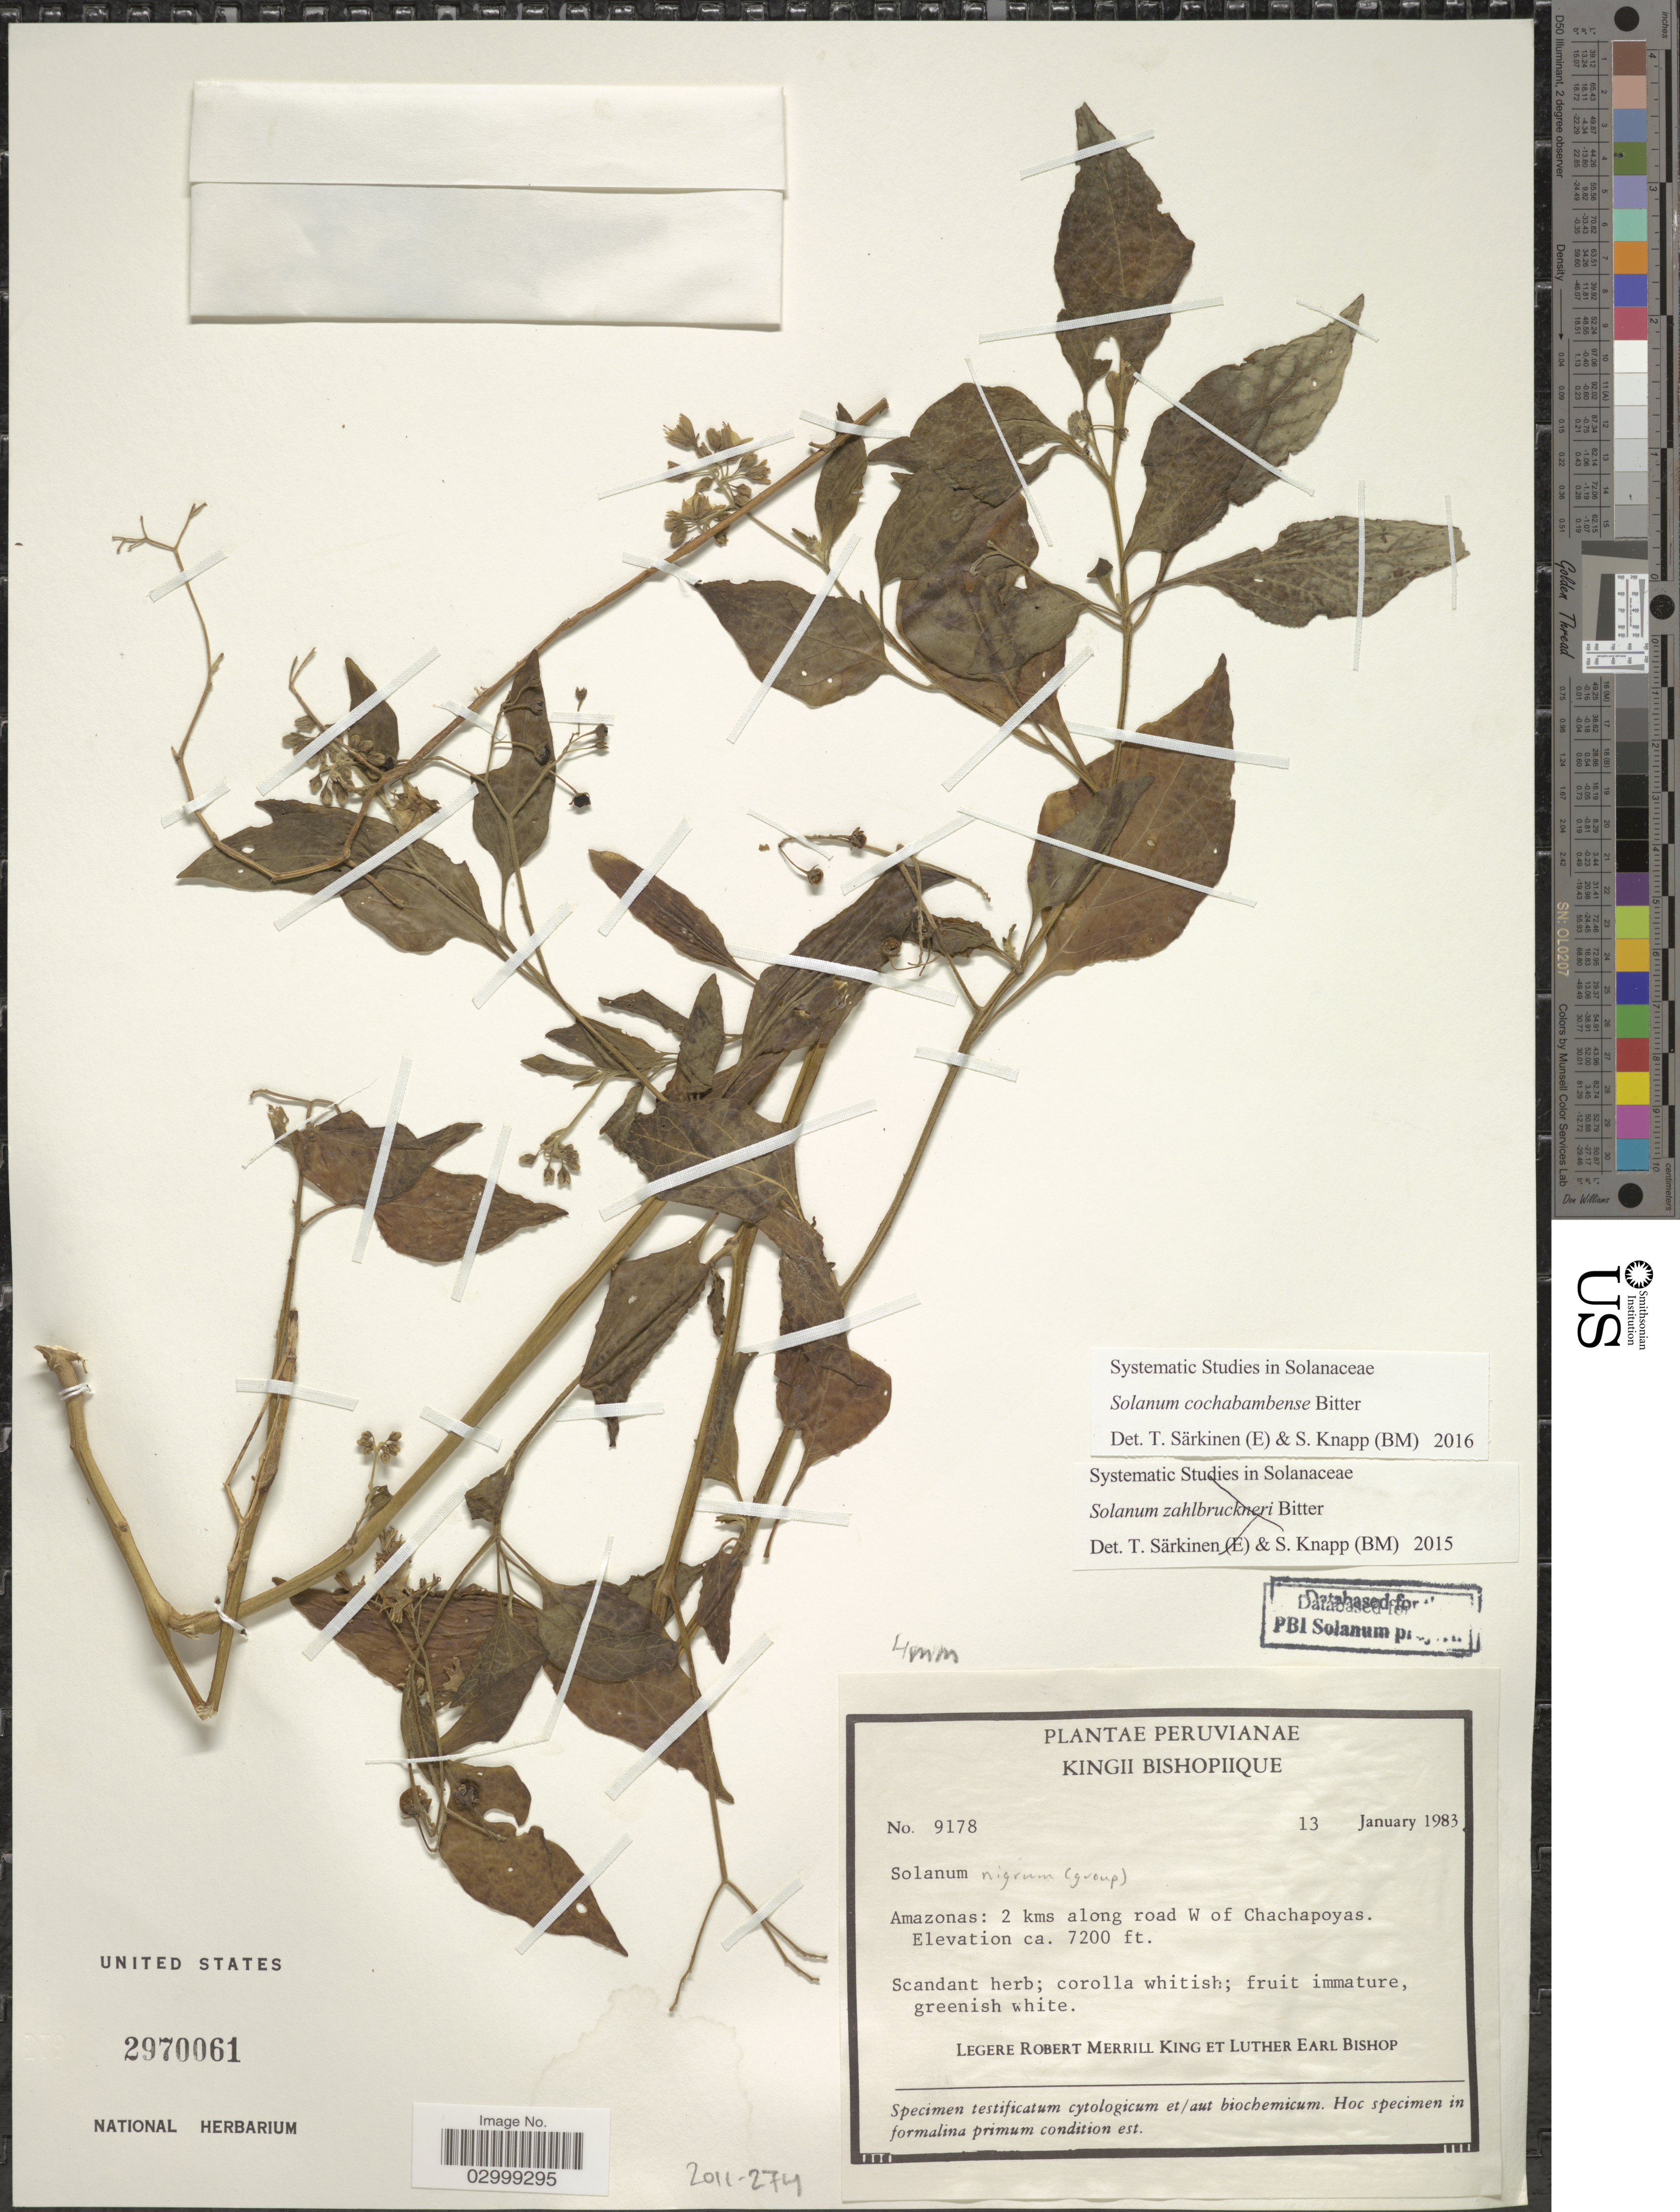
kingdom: Plantae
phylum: Tracheophyta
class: Magnoliopsida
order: Solanales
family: Solanaceae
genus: Solanum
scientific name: Solanum cochabambense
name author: Bitter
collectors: R. M. King & L. E. Bishop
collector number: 9178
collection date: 1983-01-13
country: Peru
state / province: Amazonas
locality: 2 kms along road W of Chachapoyas.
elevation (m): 2195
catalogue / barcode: US 2970061